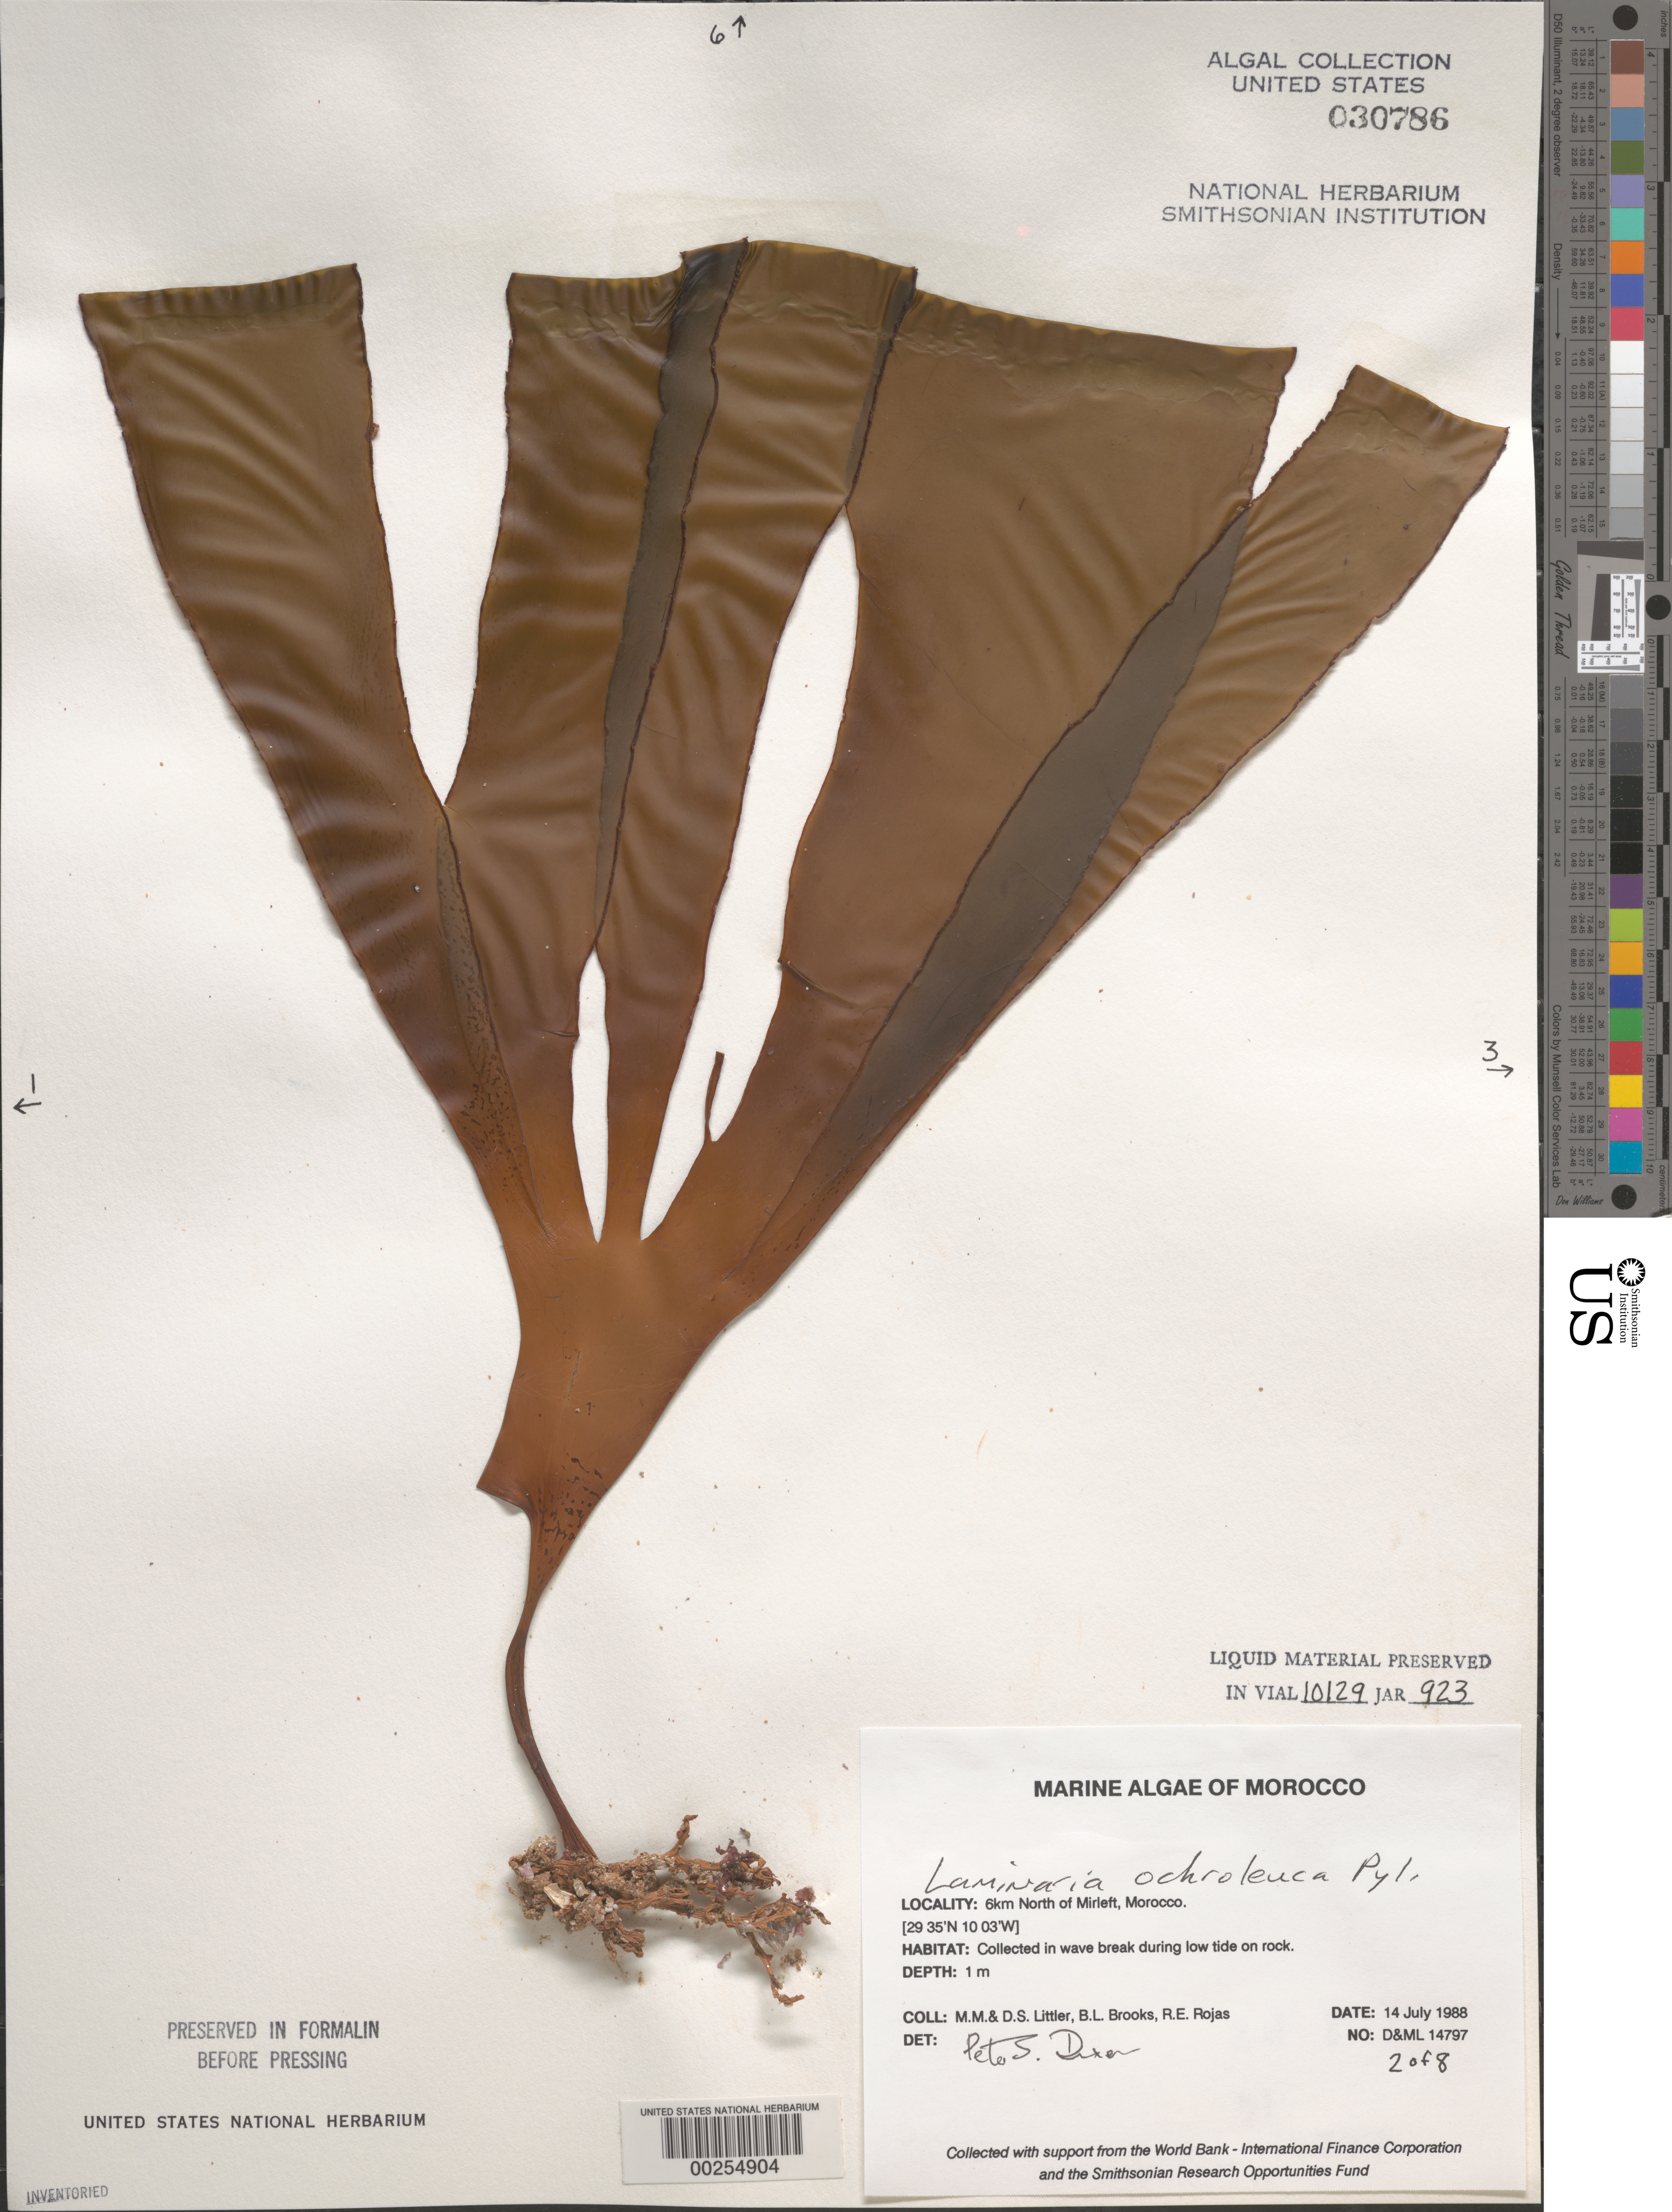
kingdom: Chromista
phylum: Ochrophyta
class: Phaeophyceae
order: Laminariales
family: Laminariaceae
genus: Laminaria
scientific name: Laminaria ochroleuca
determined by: Dixon, P. S.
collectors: M. M. Littler, D. S. Littler, B. Brooks & R. Rojas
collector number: D&ML 14797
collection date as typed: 14 Jul 1988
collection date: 1988-07-14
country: Morocco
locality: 6 km north of Mirleft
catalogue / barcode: US 30786